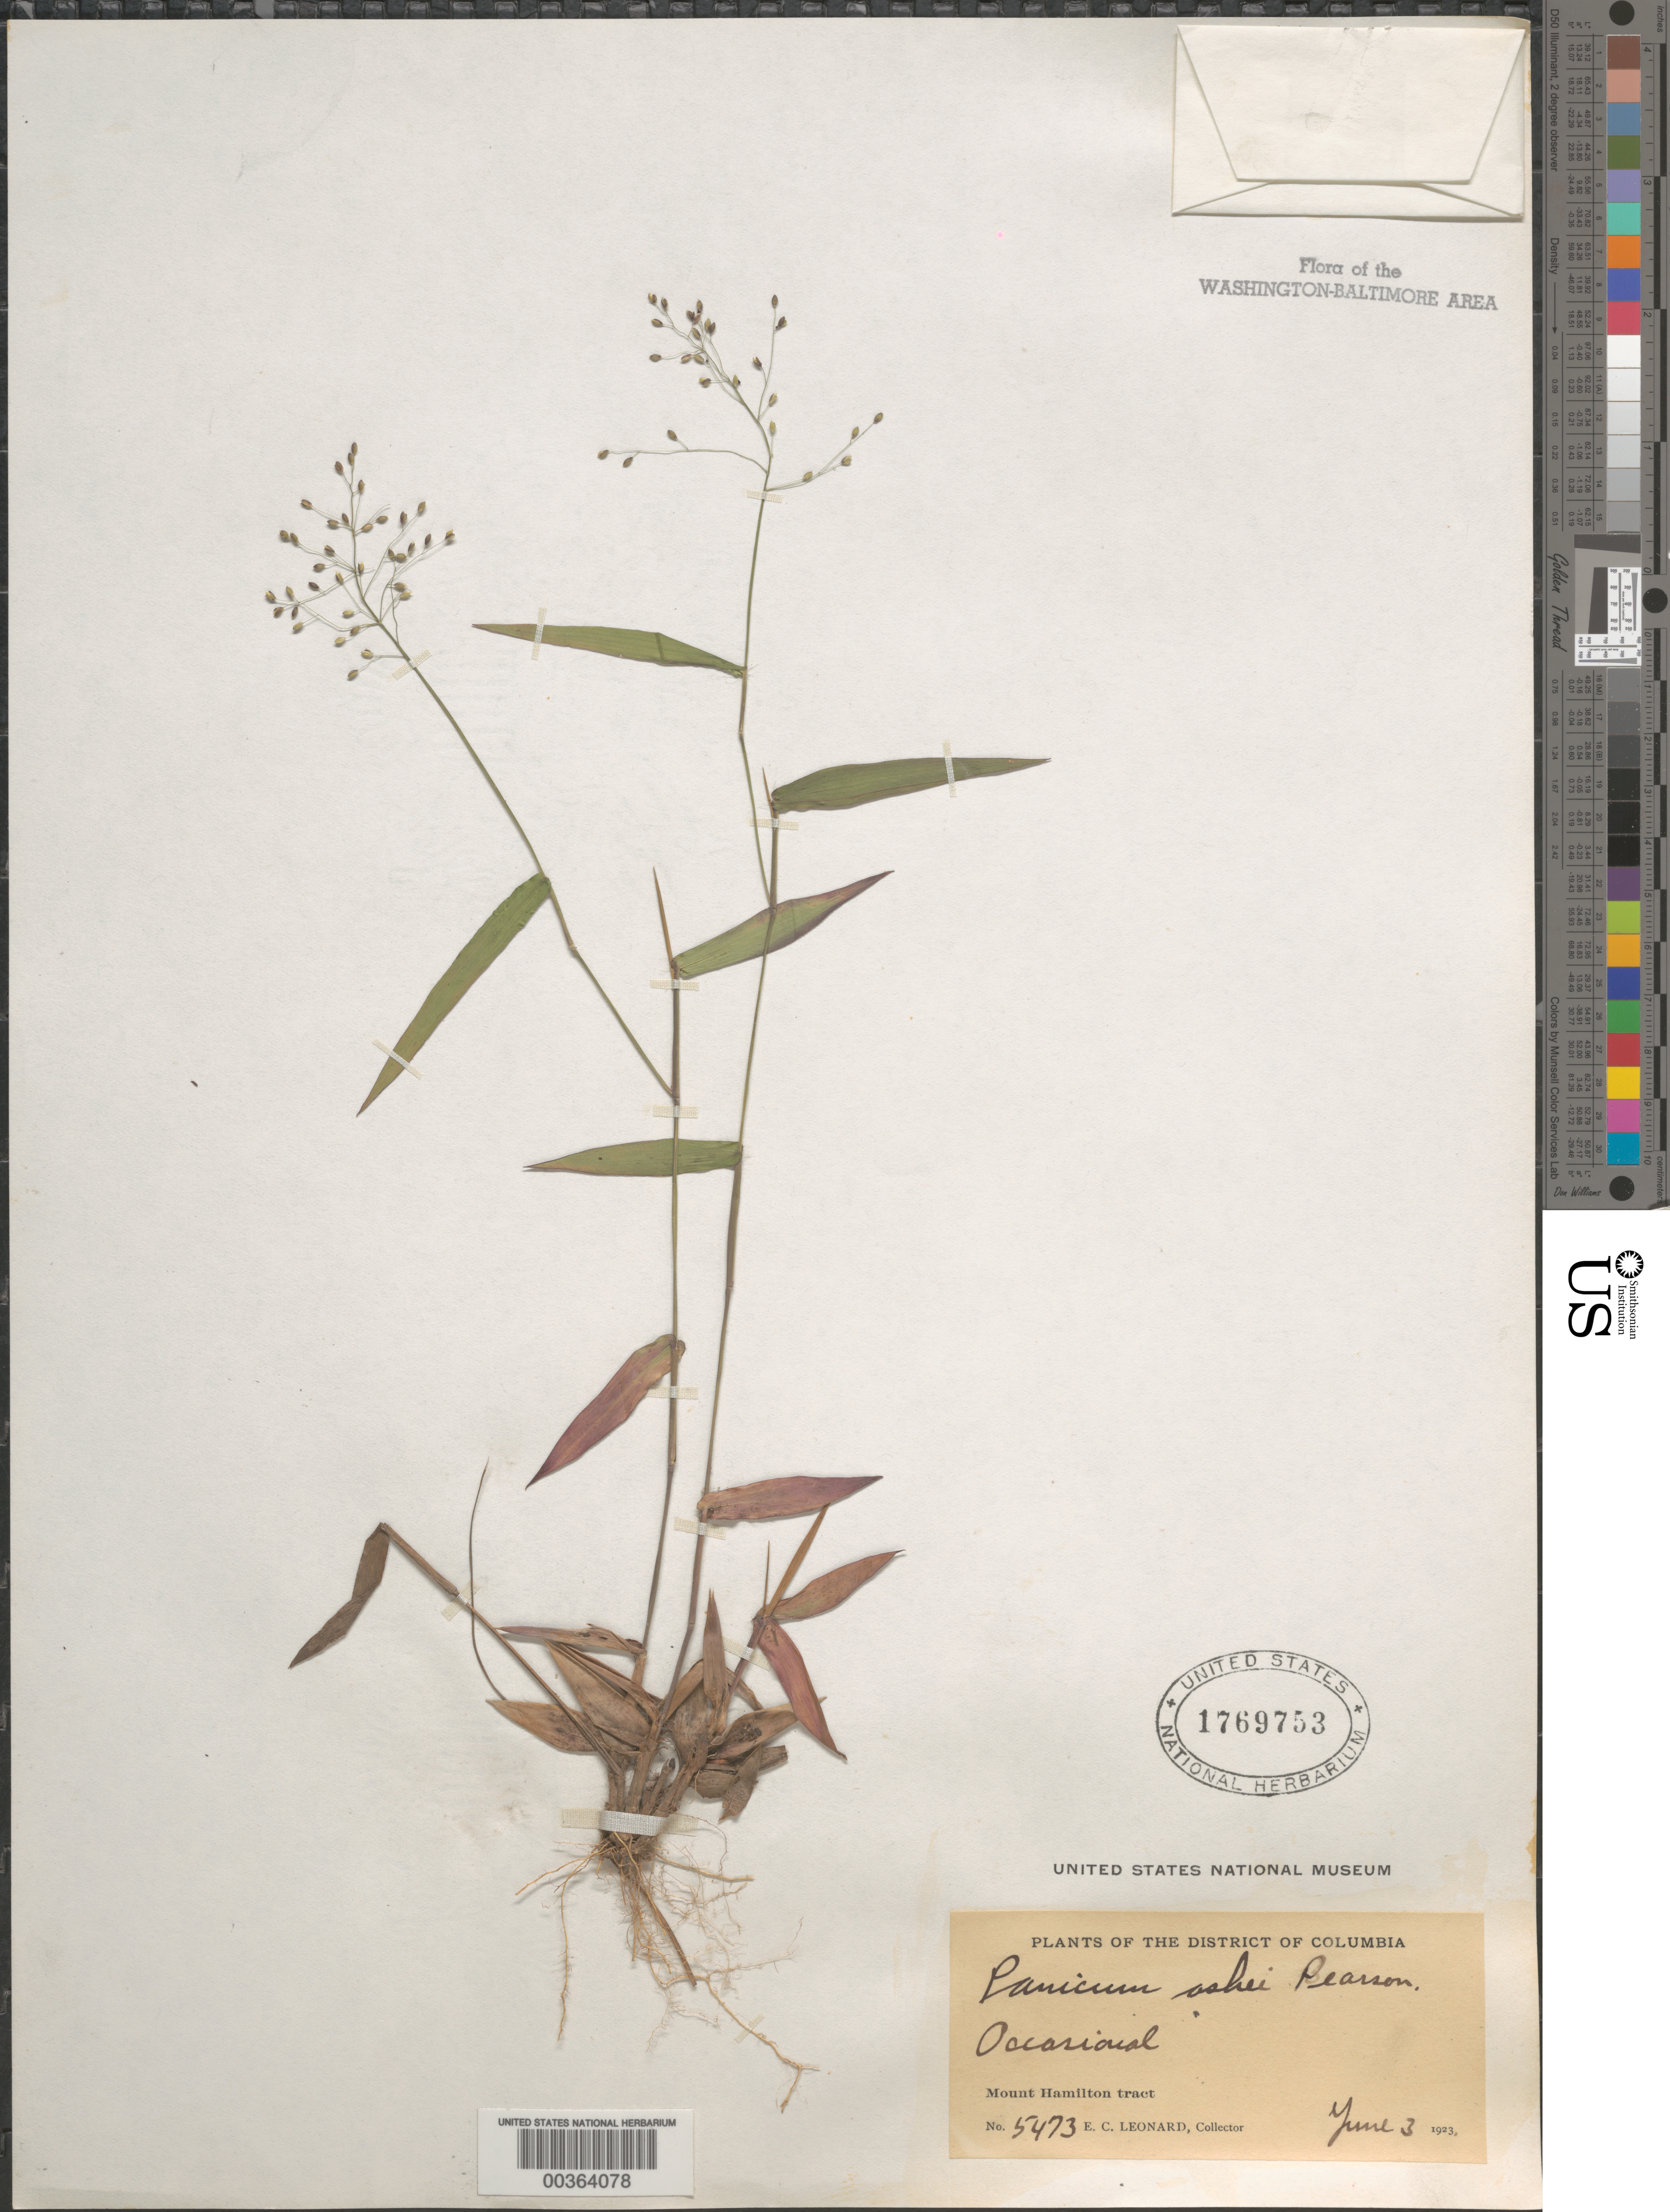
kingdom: Plantae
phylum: Tracheophyta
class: Liliopsida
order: Poales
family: Poaceae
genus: Dichanthelium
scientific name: Dichanthelium commutatum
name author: (Schult.) Gould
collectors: E. C. Leonard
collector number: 5473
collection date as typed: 03 Jun 1923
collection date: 1923-06-03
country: United States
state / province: District of Columbia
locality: Mount Hamilton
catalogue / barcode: US 1769753